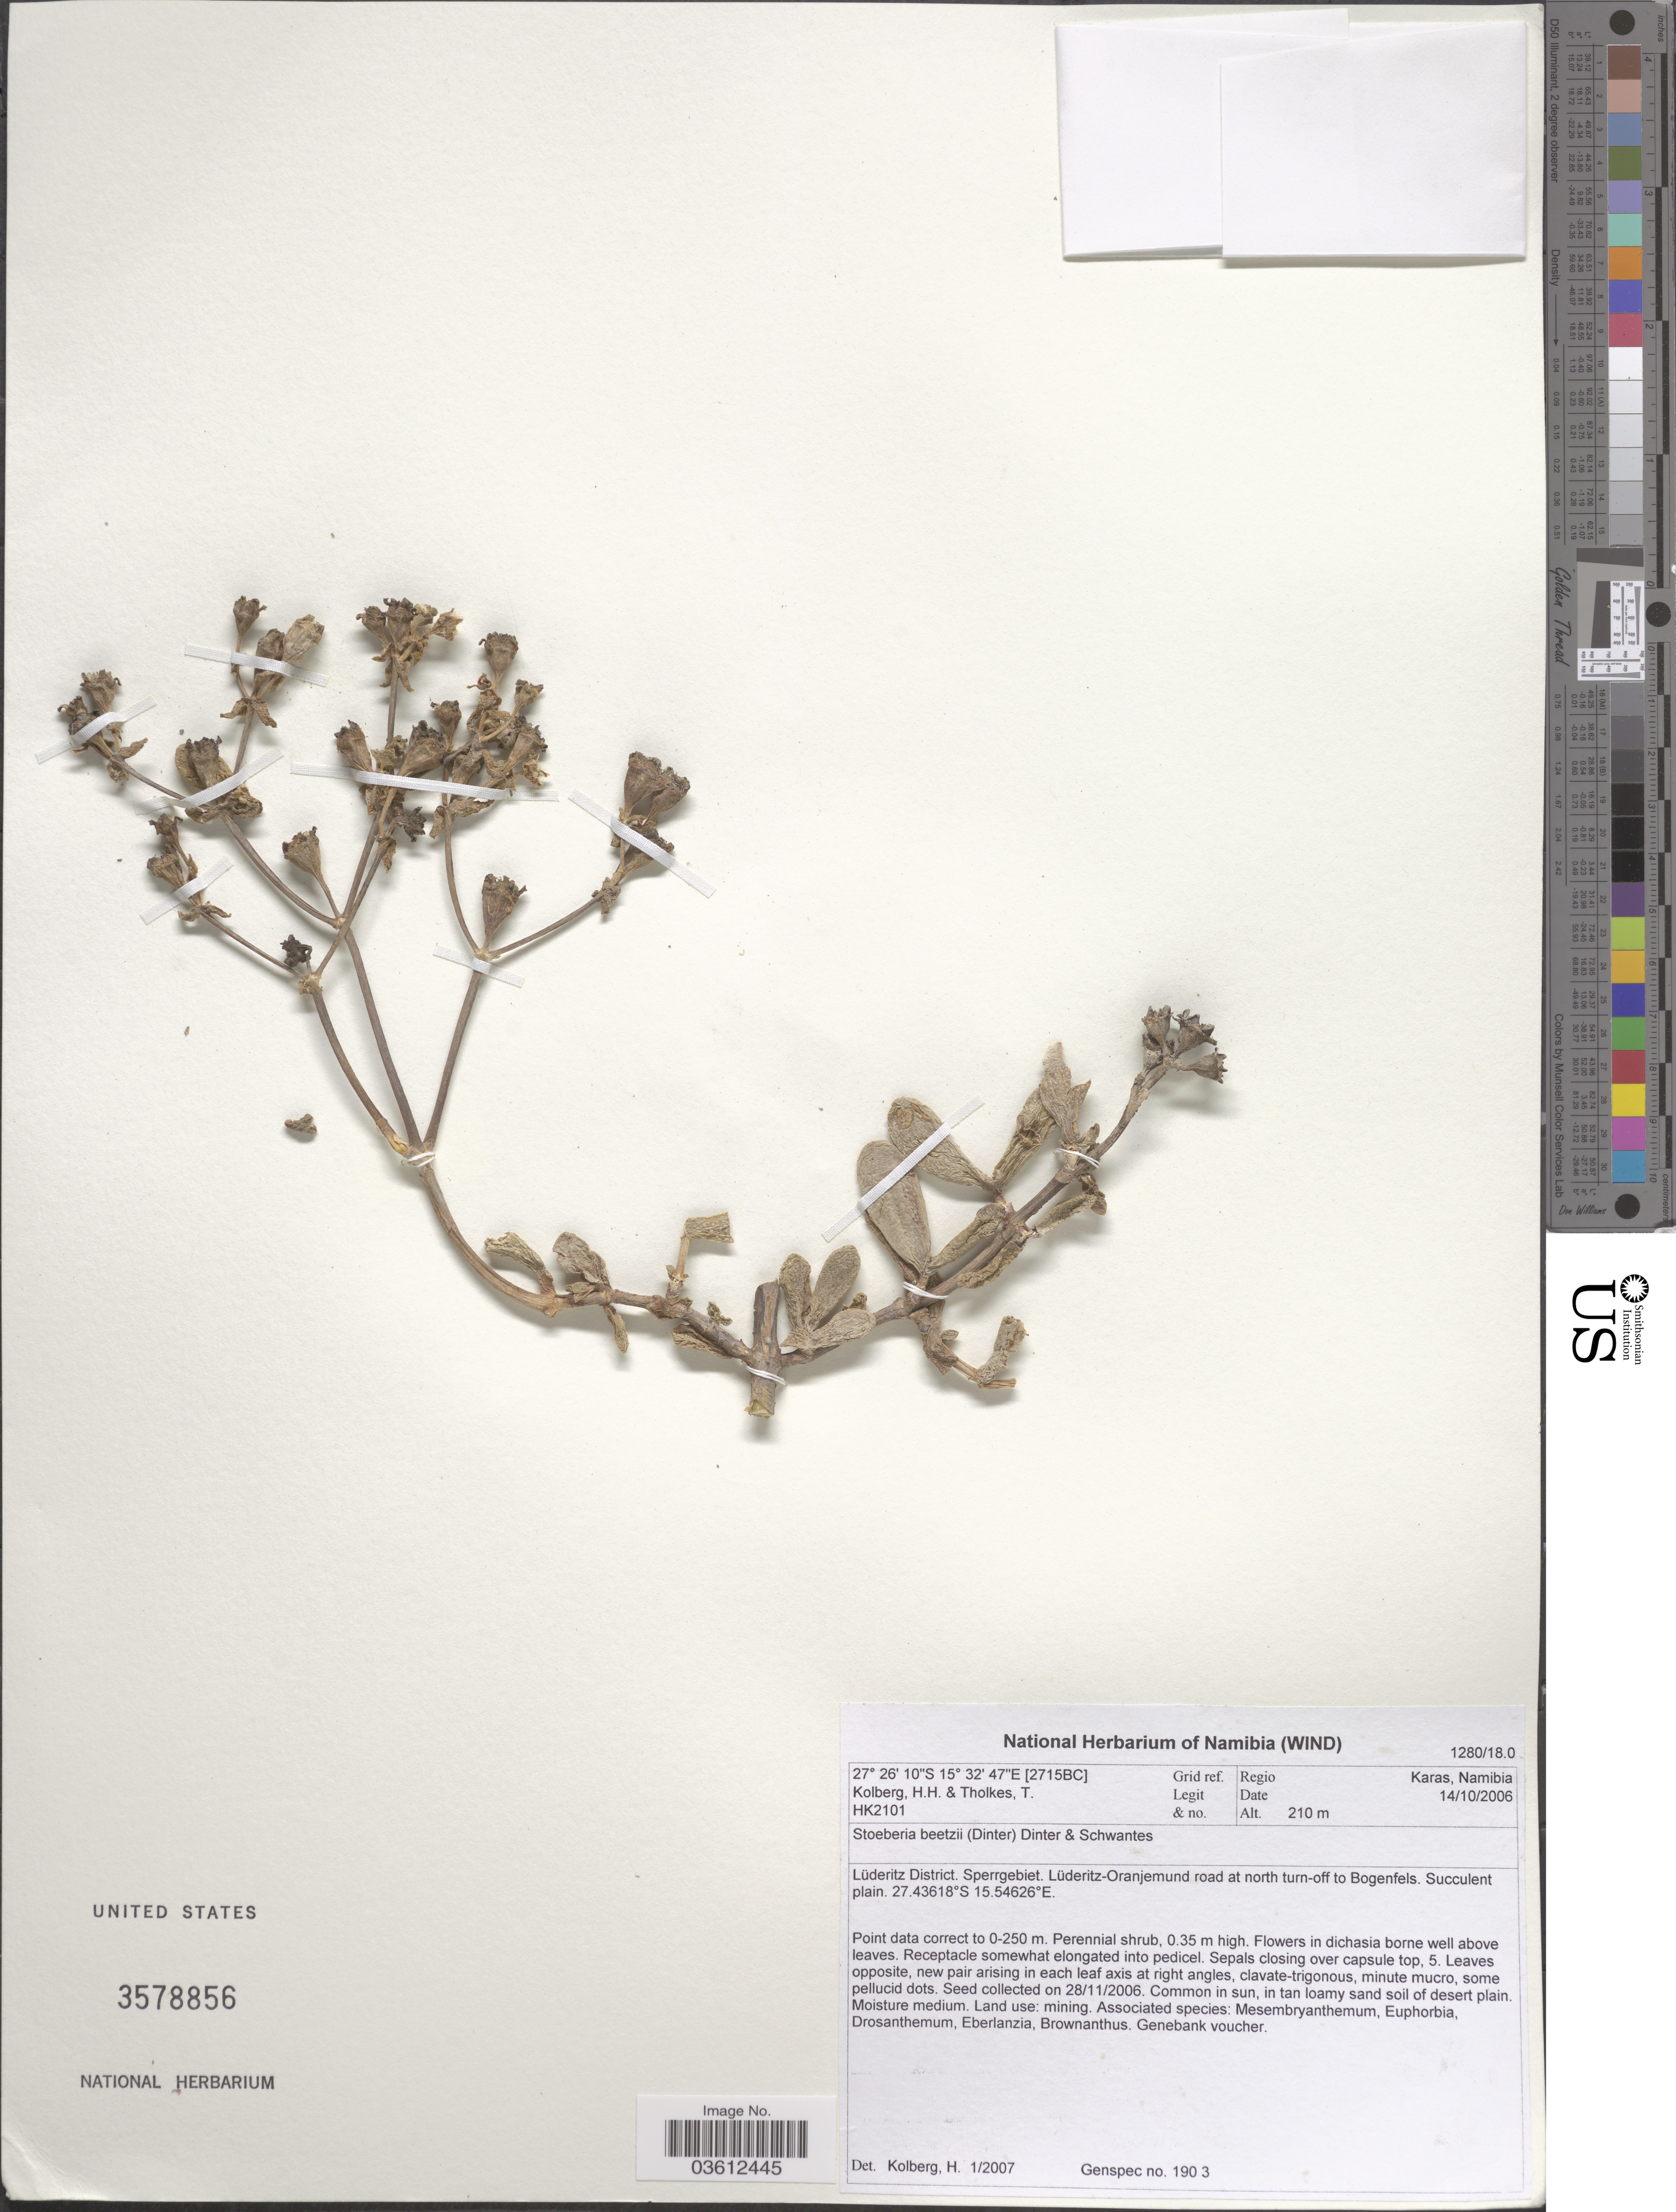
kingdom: Plantae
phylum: Tracheophyta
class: Magnoliopsida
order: Caryophyllales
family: Aizoaceae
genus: Stoeberia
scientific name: Stoeberia beetzii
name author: (Dinter) Dinter & Schwantes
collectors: H. H. Kolberg & T. Tholkes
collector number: HK2101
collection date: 2006-10-14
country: Namibia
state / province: Karas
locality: Grid ref. [2715BC]. Regio Karas. Lüderitz District. Sperrgebiet. Lüdertiz-Oranjemund road at north turn-off to Bogenfels.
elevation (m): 210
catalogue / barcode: US 3578856